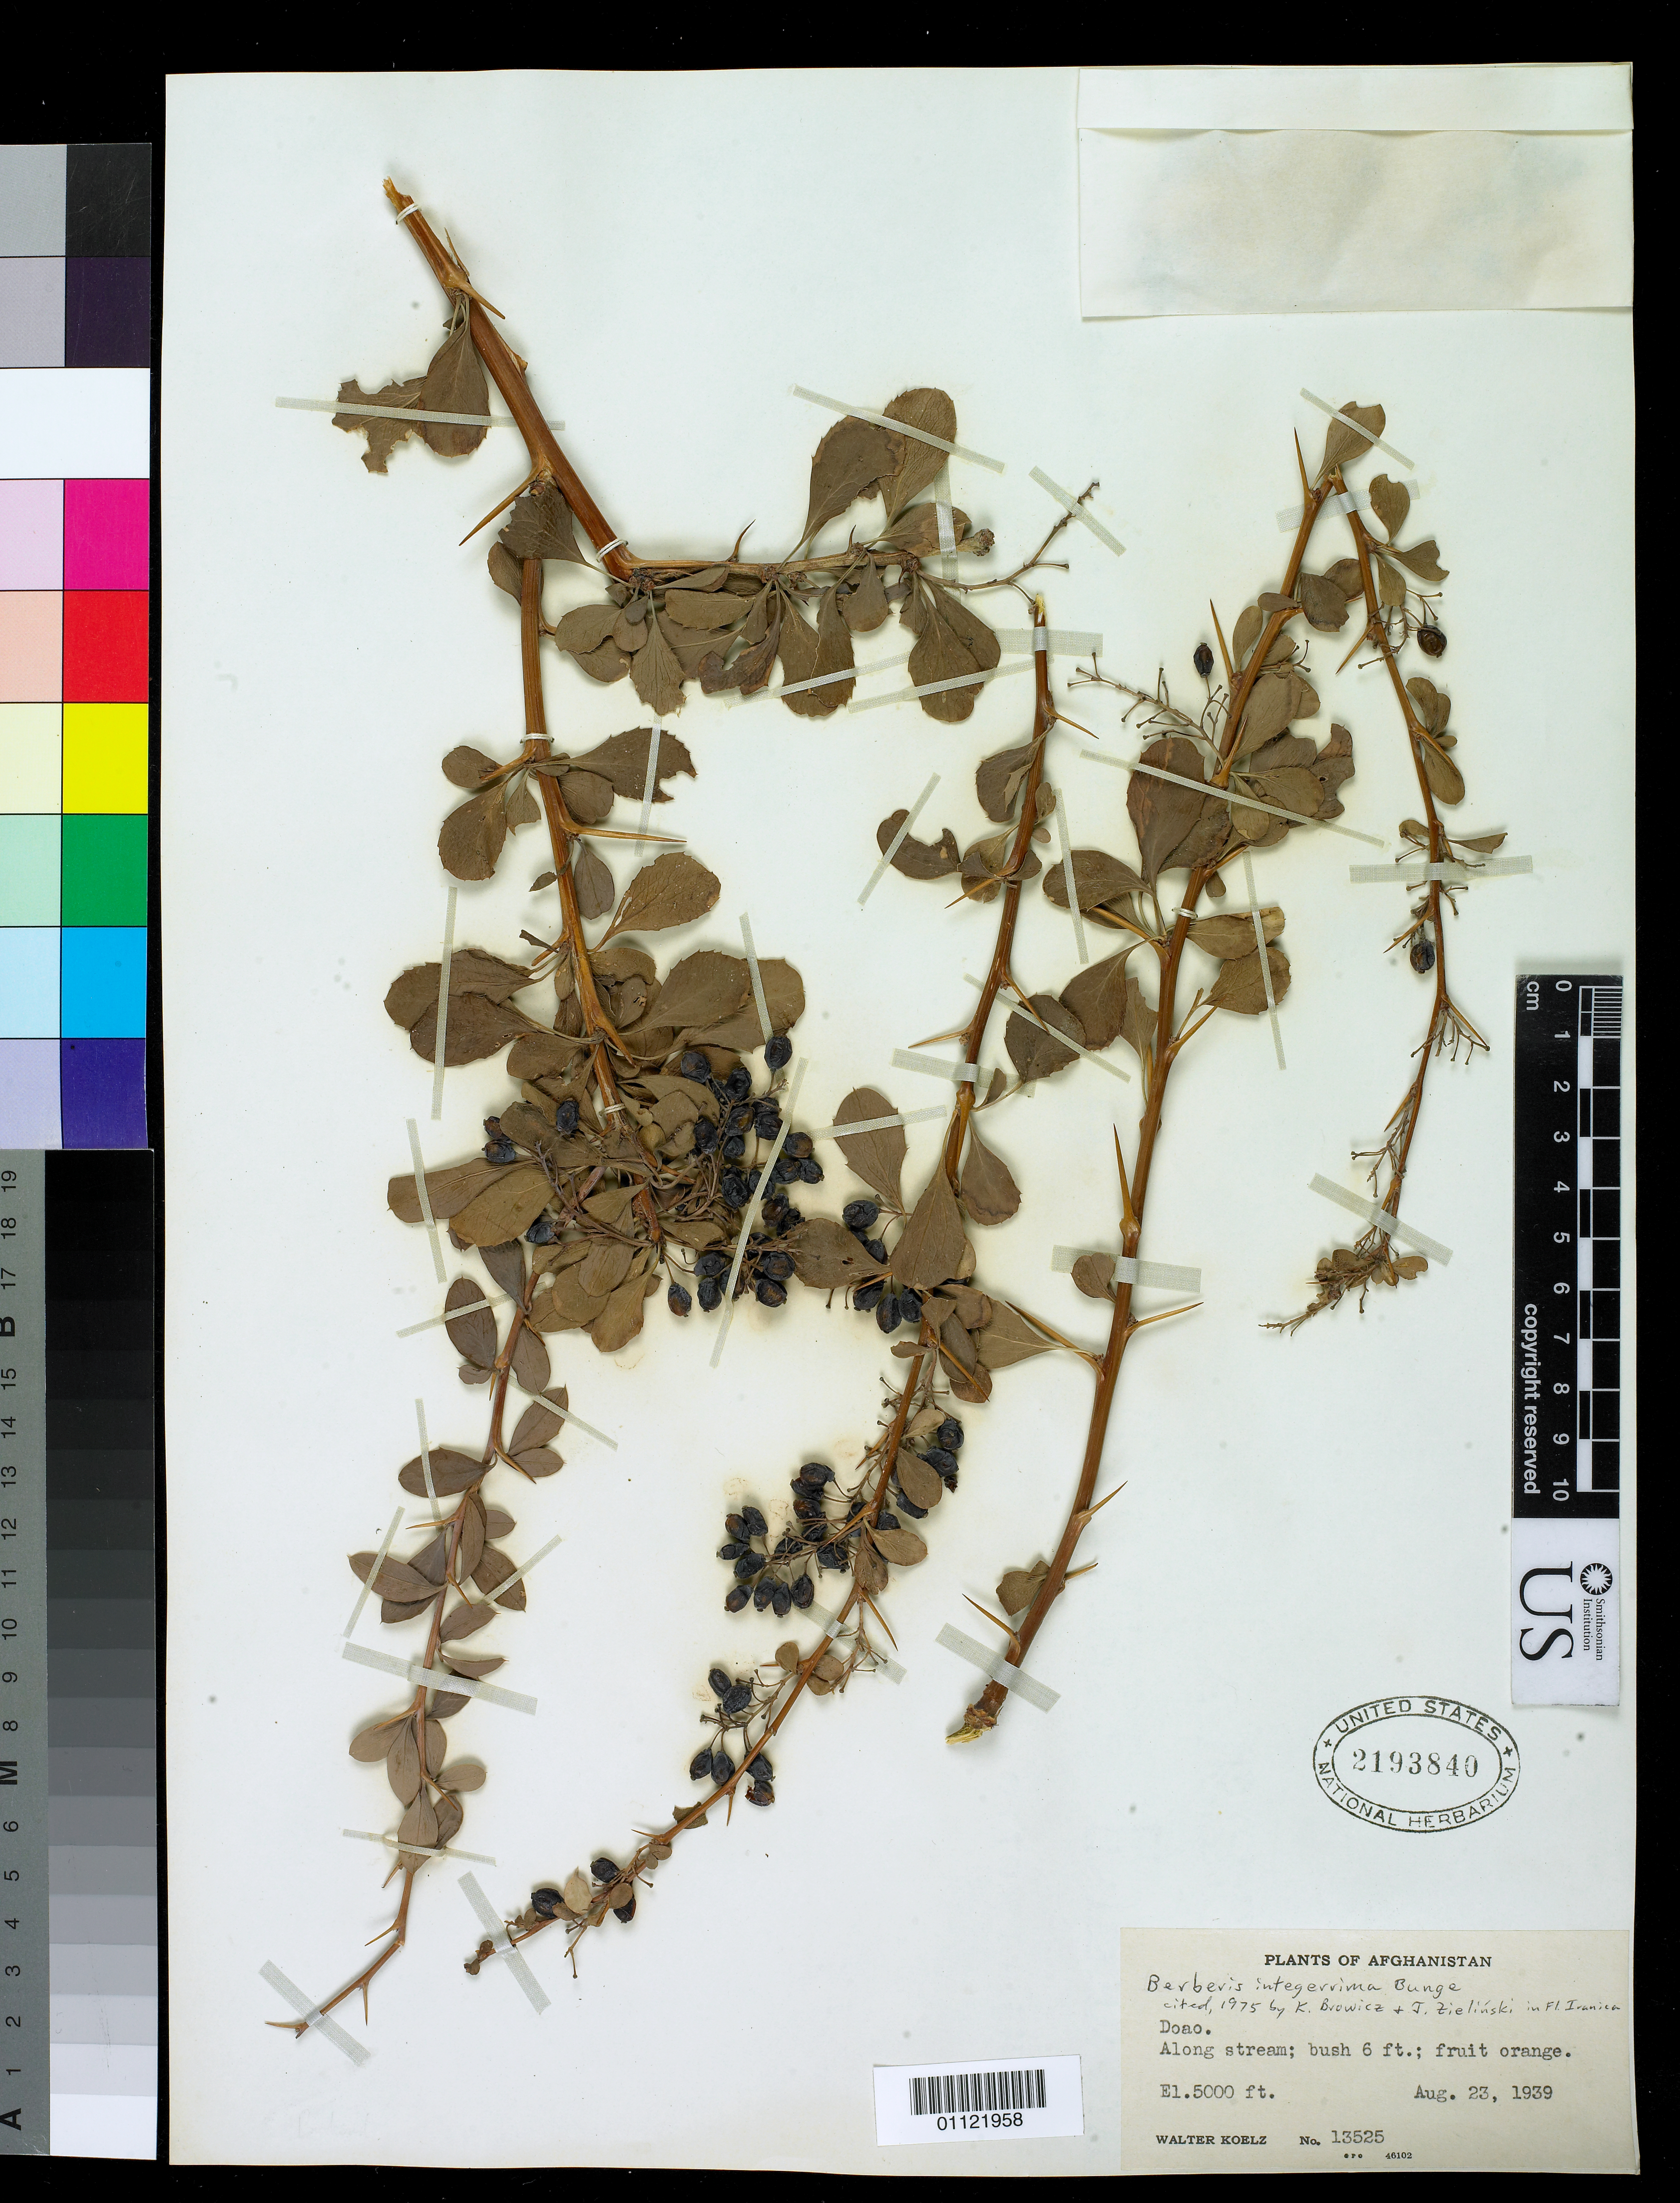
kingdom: Plantae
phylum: Tracheophyta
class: Magnoliopsida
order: Ranunculales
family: Berberidaceae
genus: Berberis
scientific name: Berberis integerrima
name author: Bunge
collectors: W. N. Koelz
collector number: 13525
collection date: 1939-08-23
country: Afghanistan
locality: Doao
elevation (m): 1524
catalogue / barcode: US 2193840